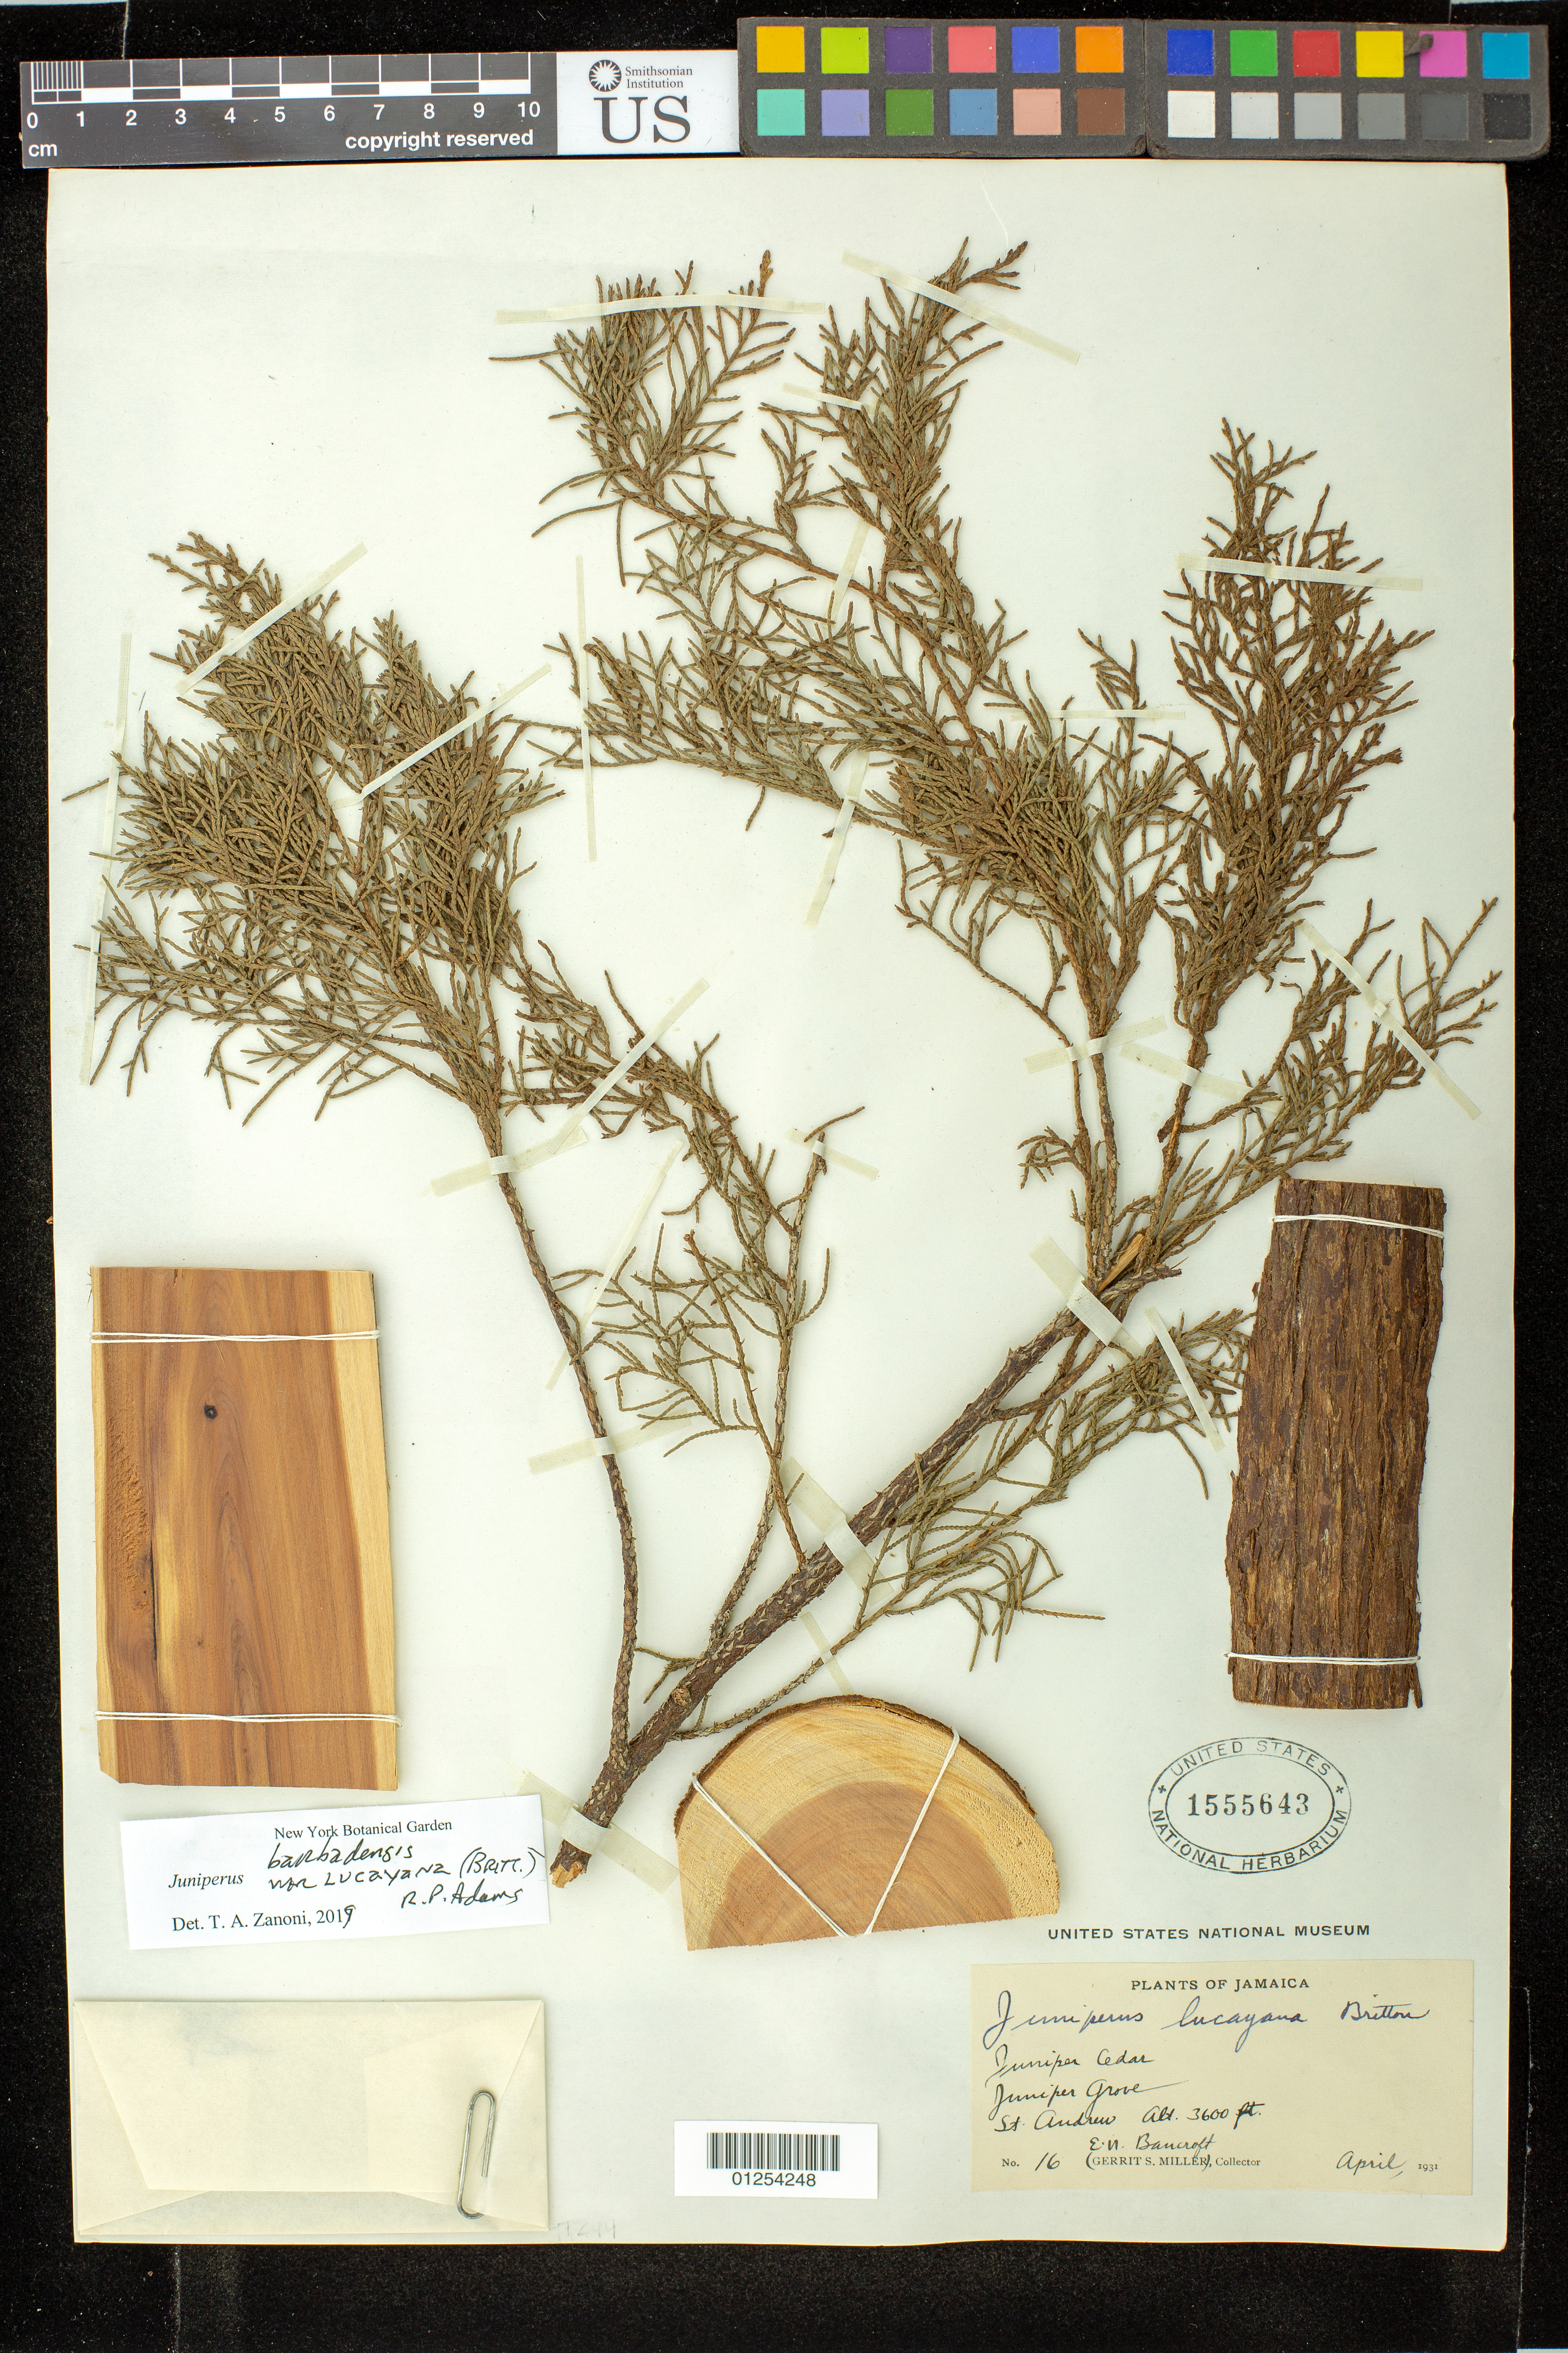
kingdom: Plantae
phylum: Tracheophyta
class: Pinopsida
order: Pinales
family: Cupressaceae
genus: Juniperus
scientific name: Juniperus barbadensis var. lucayana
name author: (Britton) R.P. Adams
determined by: Zanoni, T. A., (NY), New York Botanical Garden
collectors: E. Bancroft & G. S. Miller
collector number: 16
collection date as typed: Apr 1931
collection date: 1931-04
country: Jamaica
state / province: Saint Andrew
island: Jamaica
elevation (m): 1097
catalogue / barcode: US 1555643